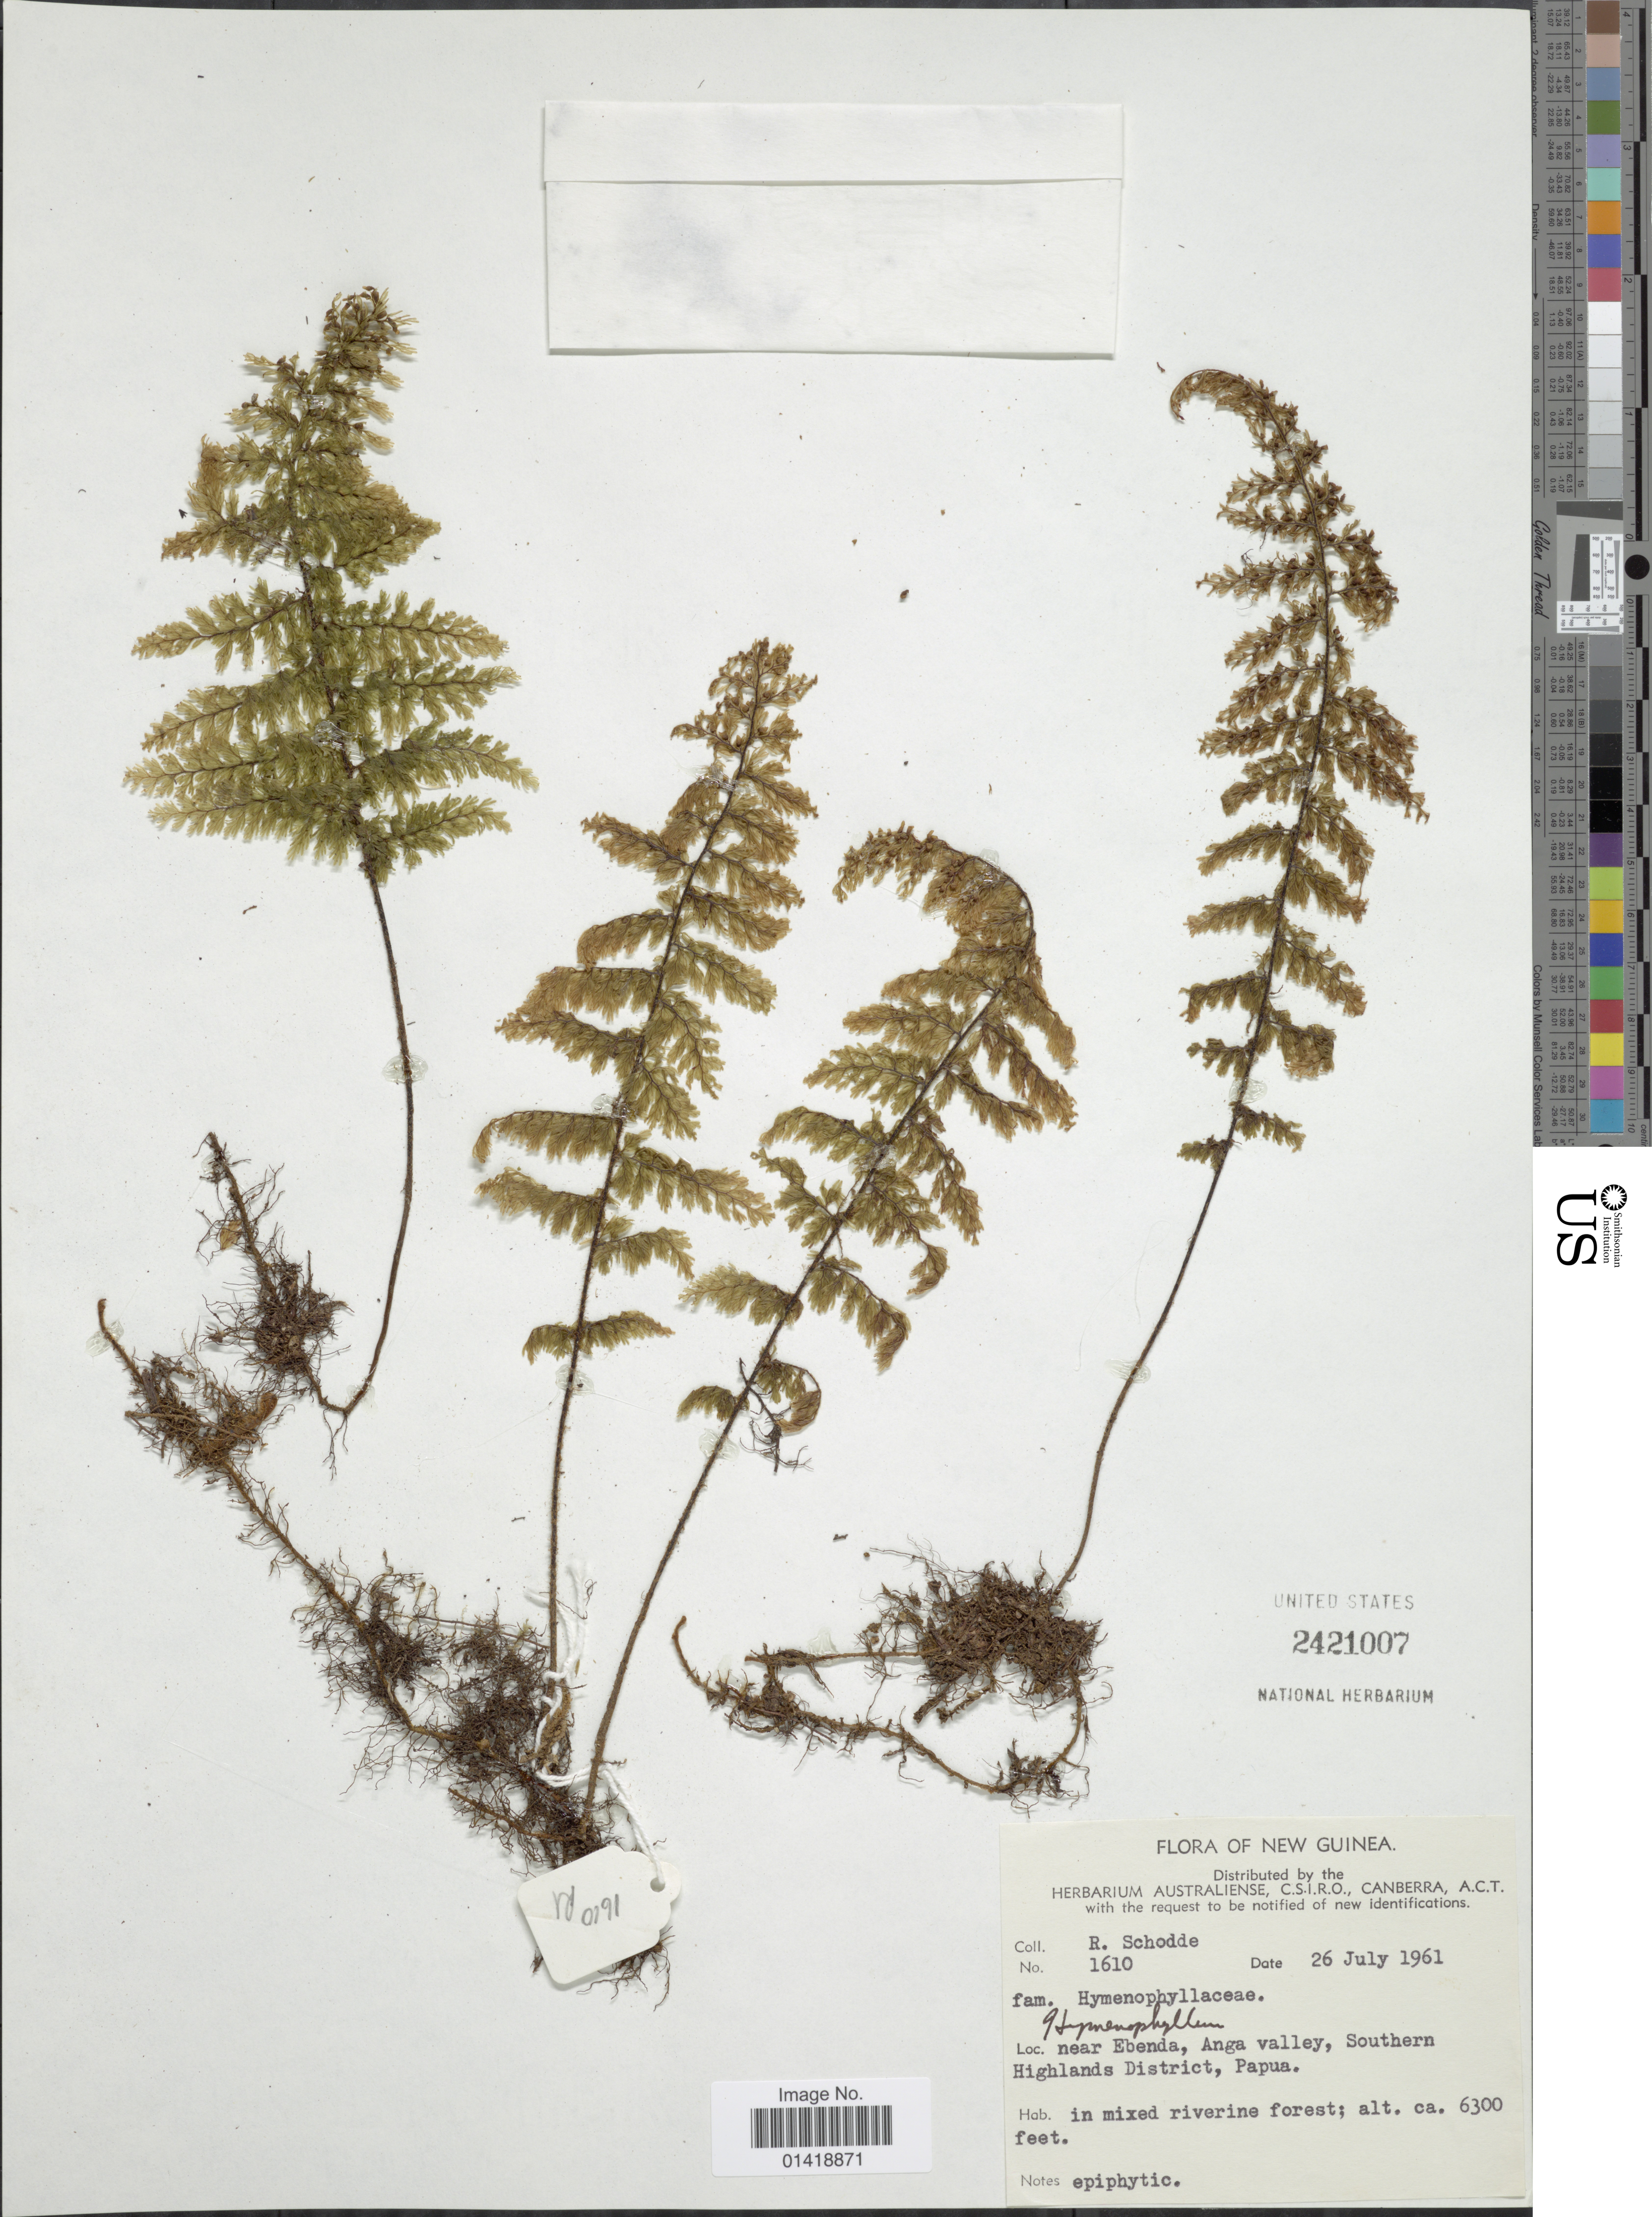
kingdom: Plantae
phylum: Tracheophyta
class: Polypodiopsida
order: Hymenophyllales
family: Hymenophyllaceae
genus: Hymenophyllum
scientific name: Hymenophyllum sp.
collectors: R. Schodde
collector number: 1610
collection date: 1961-07-26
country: Papua New Guinea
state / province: Southern Highlands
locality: New Guinea. near Ebenda, Anga valley, Southern Highlands District. Papua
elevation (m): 1920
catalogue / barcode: US 2421007